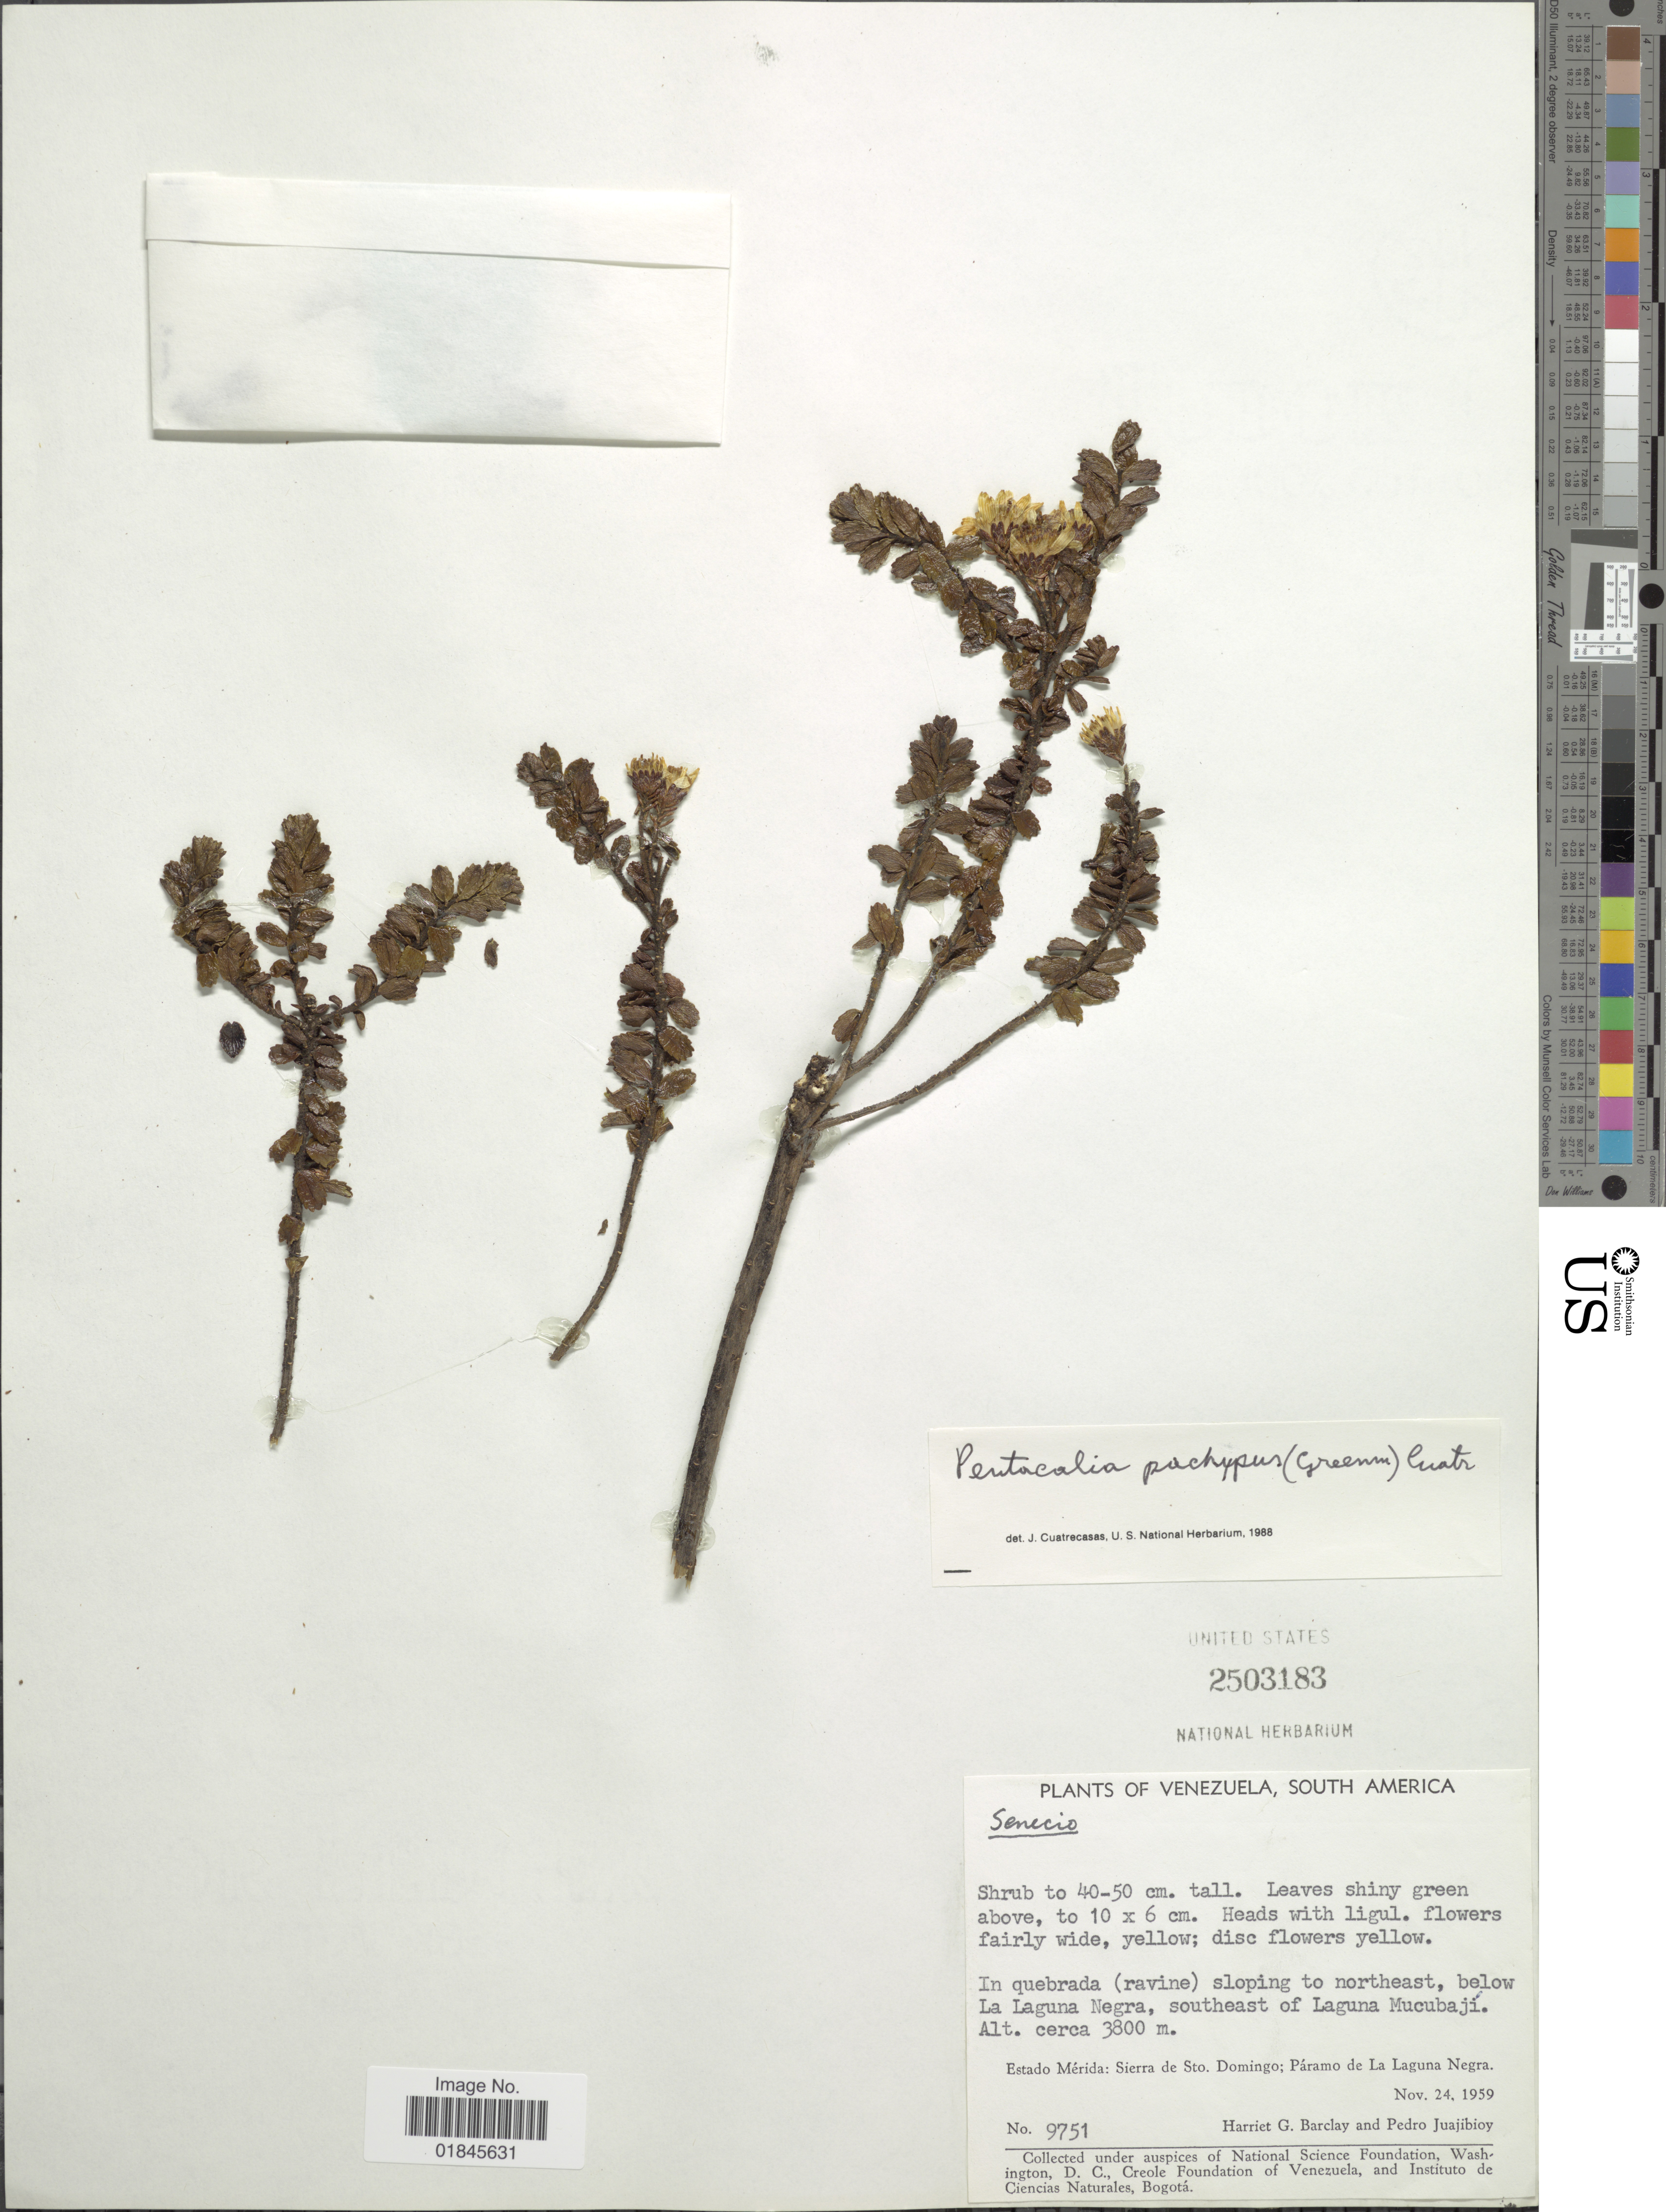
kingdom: Plantae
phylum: Tracheophyta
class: Magnoliopsida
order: Asterales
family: Asteraceae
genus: Pentacalia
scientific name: Pentacalia pachypus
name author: (Greenm.) Cuatrec.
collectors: H. G. Barclay & P. Juajibioy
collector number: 9751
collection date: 1959-11-24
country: Venezuela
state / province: Mérida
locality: In quebrada (ravine) sloping to northeast, below La Laguna Negra, southeast of Laguna Mucubají. Estado Mérdia: Sierra de Sto. Domingo; Páramo de La Laguna Negra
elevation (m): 3800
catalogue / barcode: US 2503183